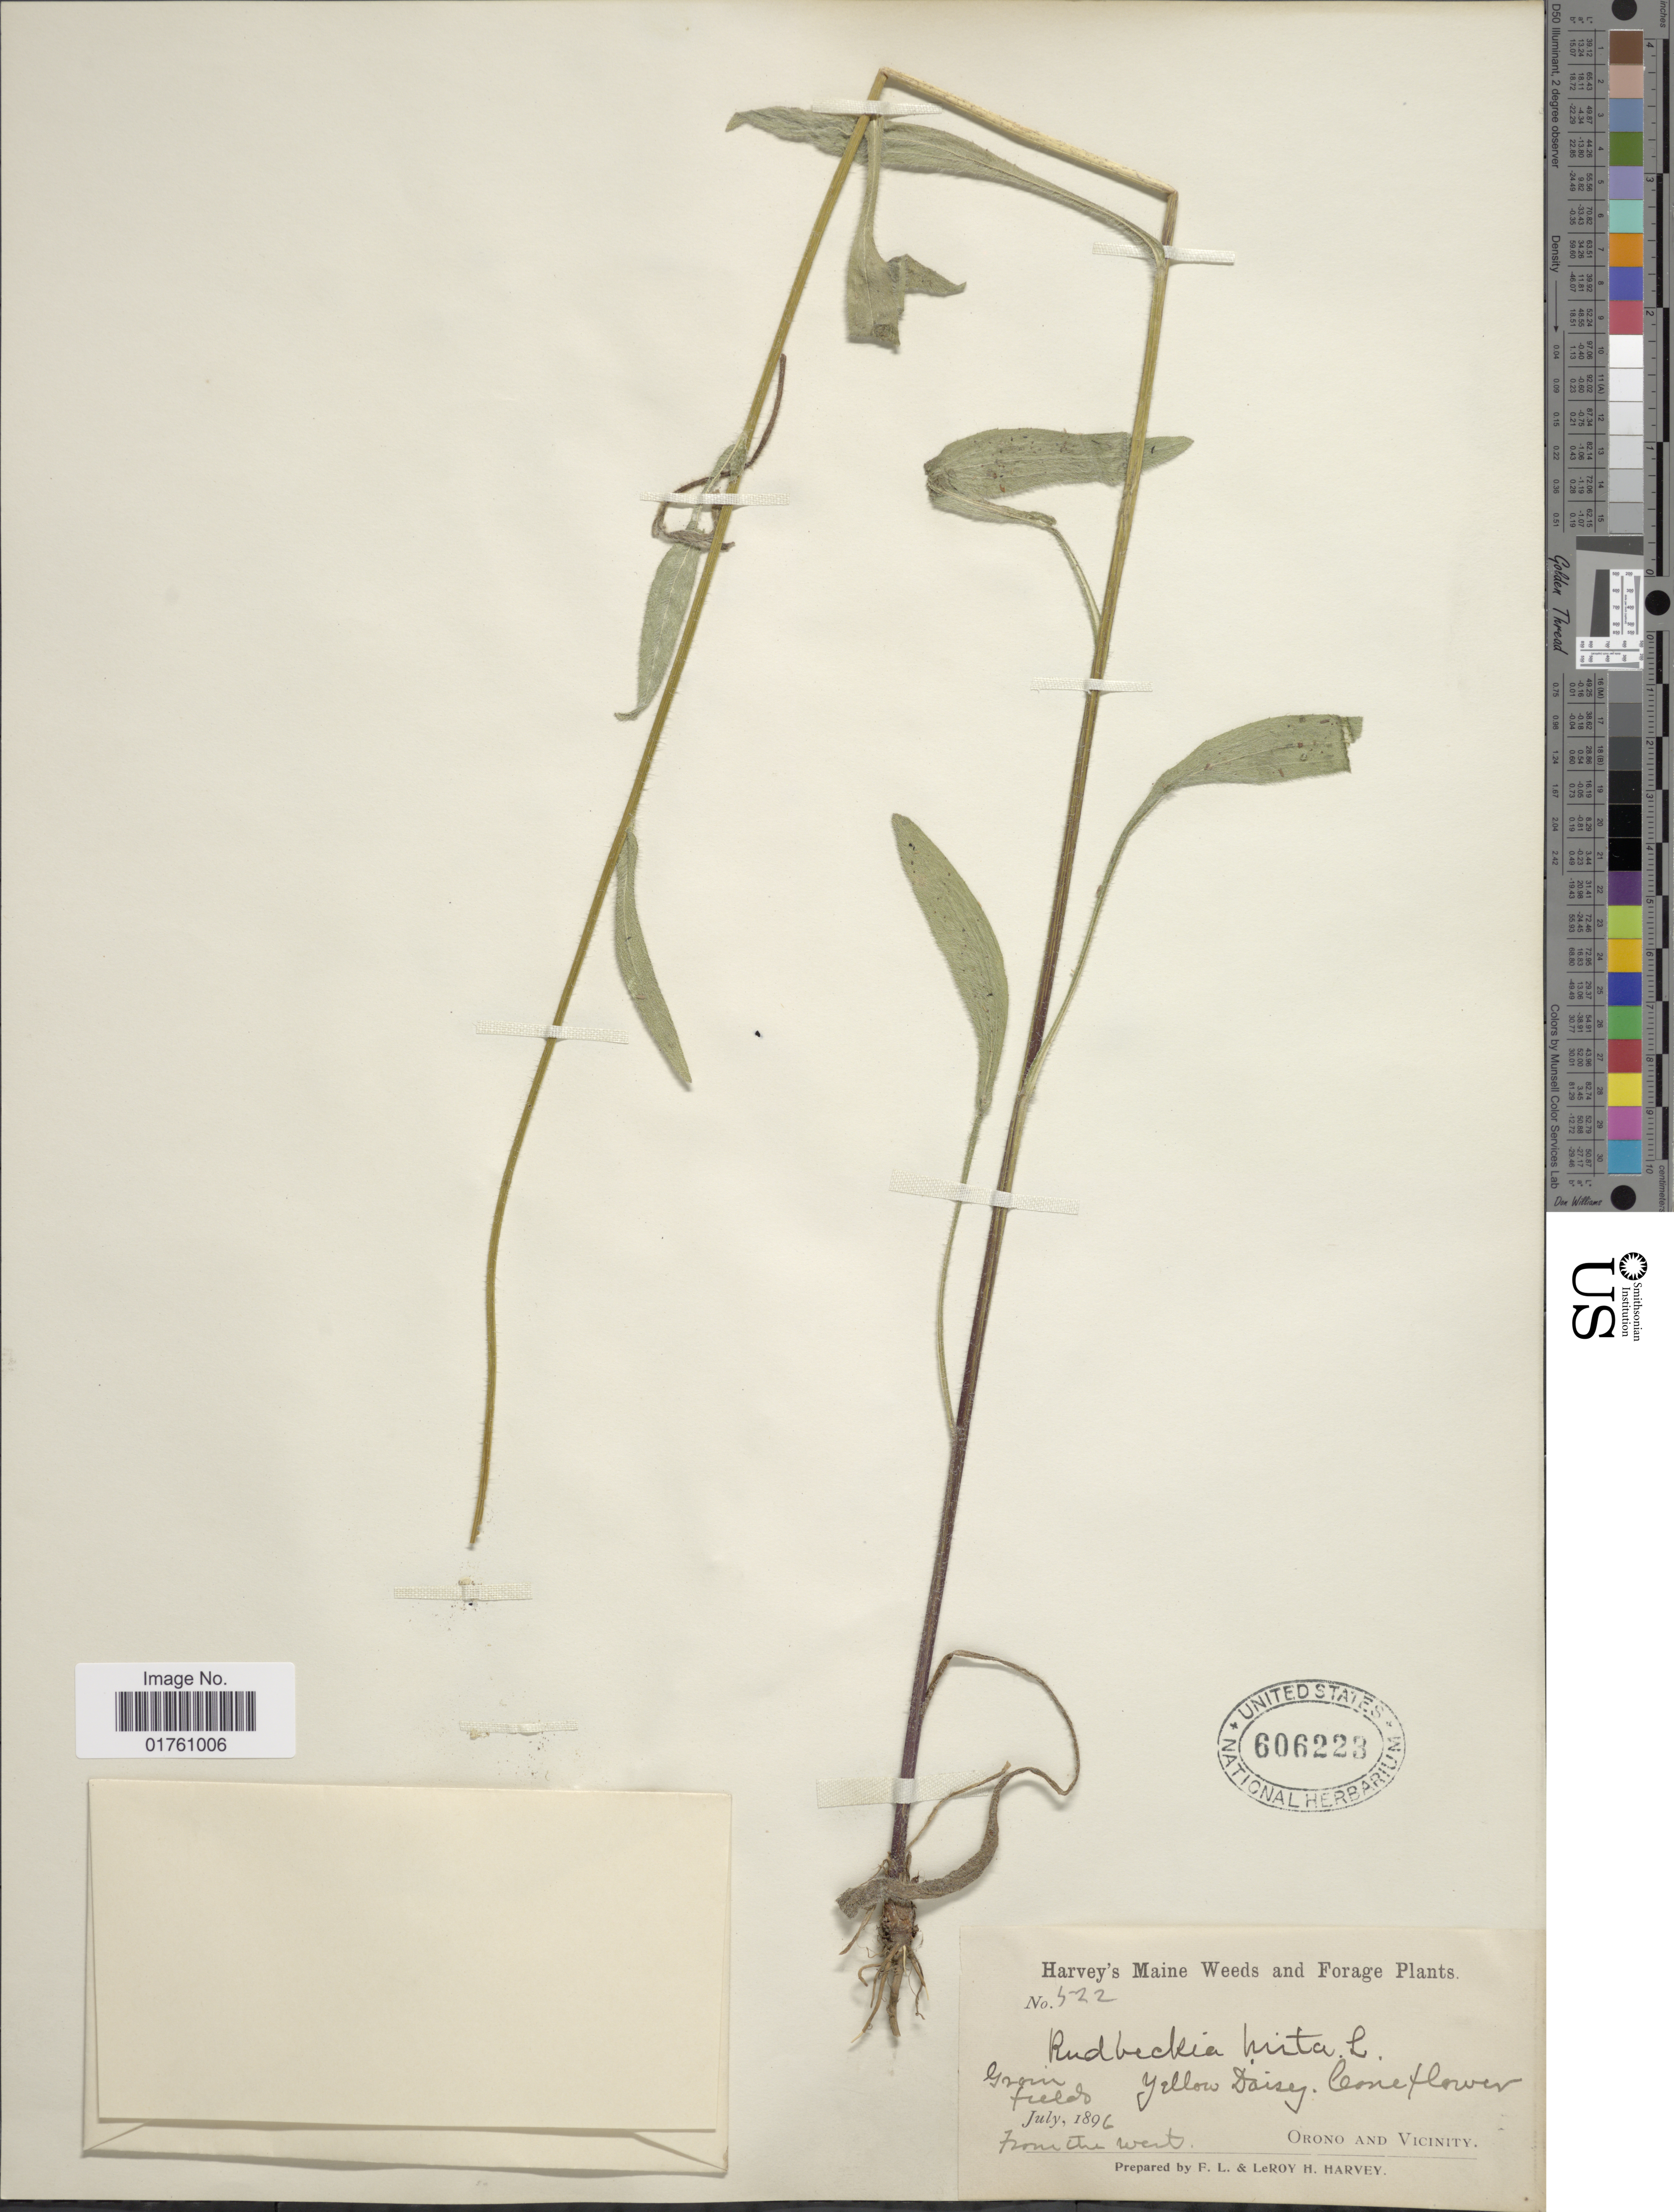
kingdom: Plantae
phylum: Tracheophyta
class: Magnoliopsida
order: Asterales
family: Asteraceae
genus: Rudbeckia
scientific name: Rudbeckia hirta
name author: L.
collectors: F. L. Harvey & L. H. Harvey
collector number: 522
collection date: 1896-07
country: United States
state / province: Maine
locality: Weeds and Forage, Yellow Daisey. Cone flower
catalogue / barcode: US 606223